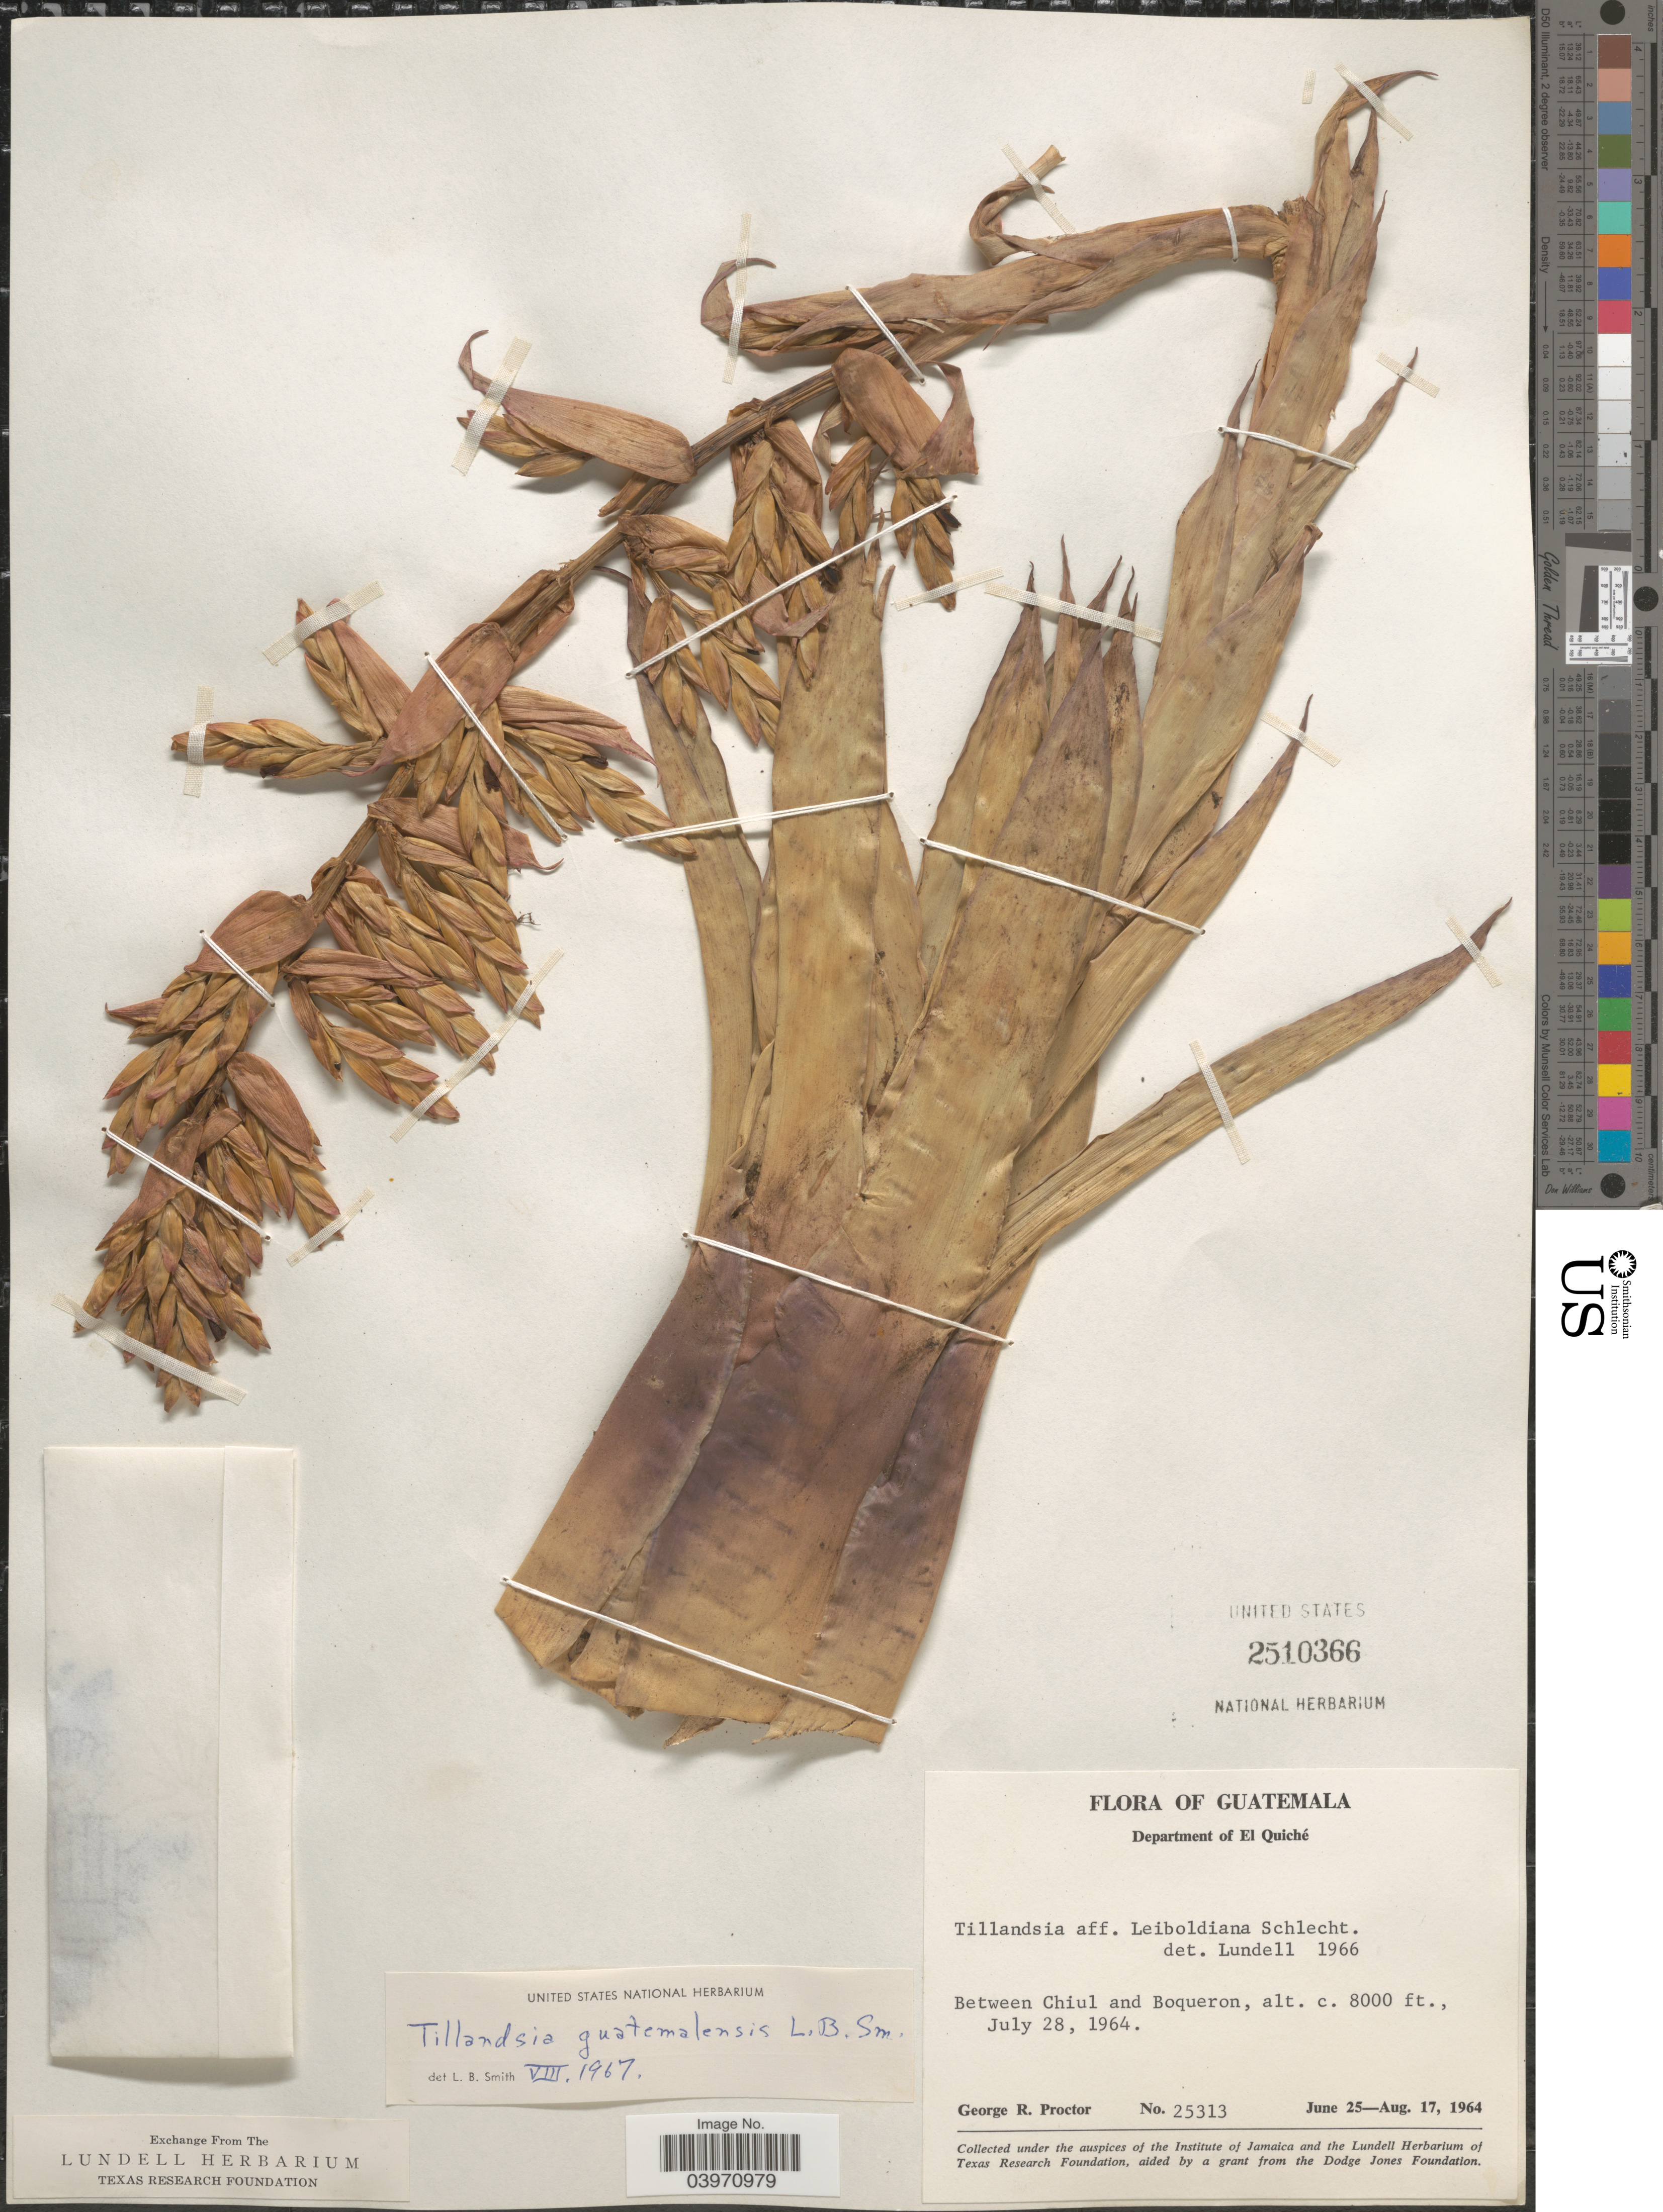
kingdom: Plantae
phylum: Tracheophyta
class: Liliopsida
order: Poales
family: Bromeliaceae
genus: Tillandsia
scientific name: Tillandsia guatemalensis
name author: L.B. Sm.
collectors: G. R. Proctor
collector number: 25313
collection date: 1964-07-28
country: Guatemala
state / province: El Quiche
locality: Department of El Quiché. Between Chiul and Boqueron.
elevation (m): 2438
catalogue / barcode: US 2510366